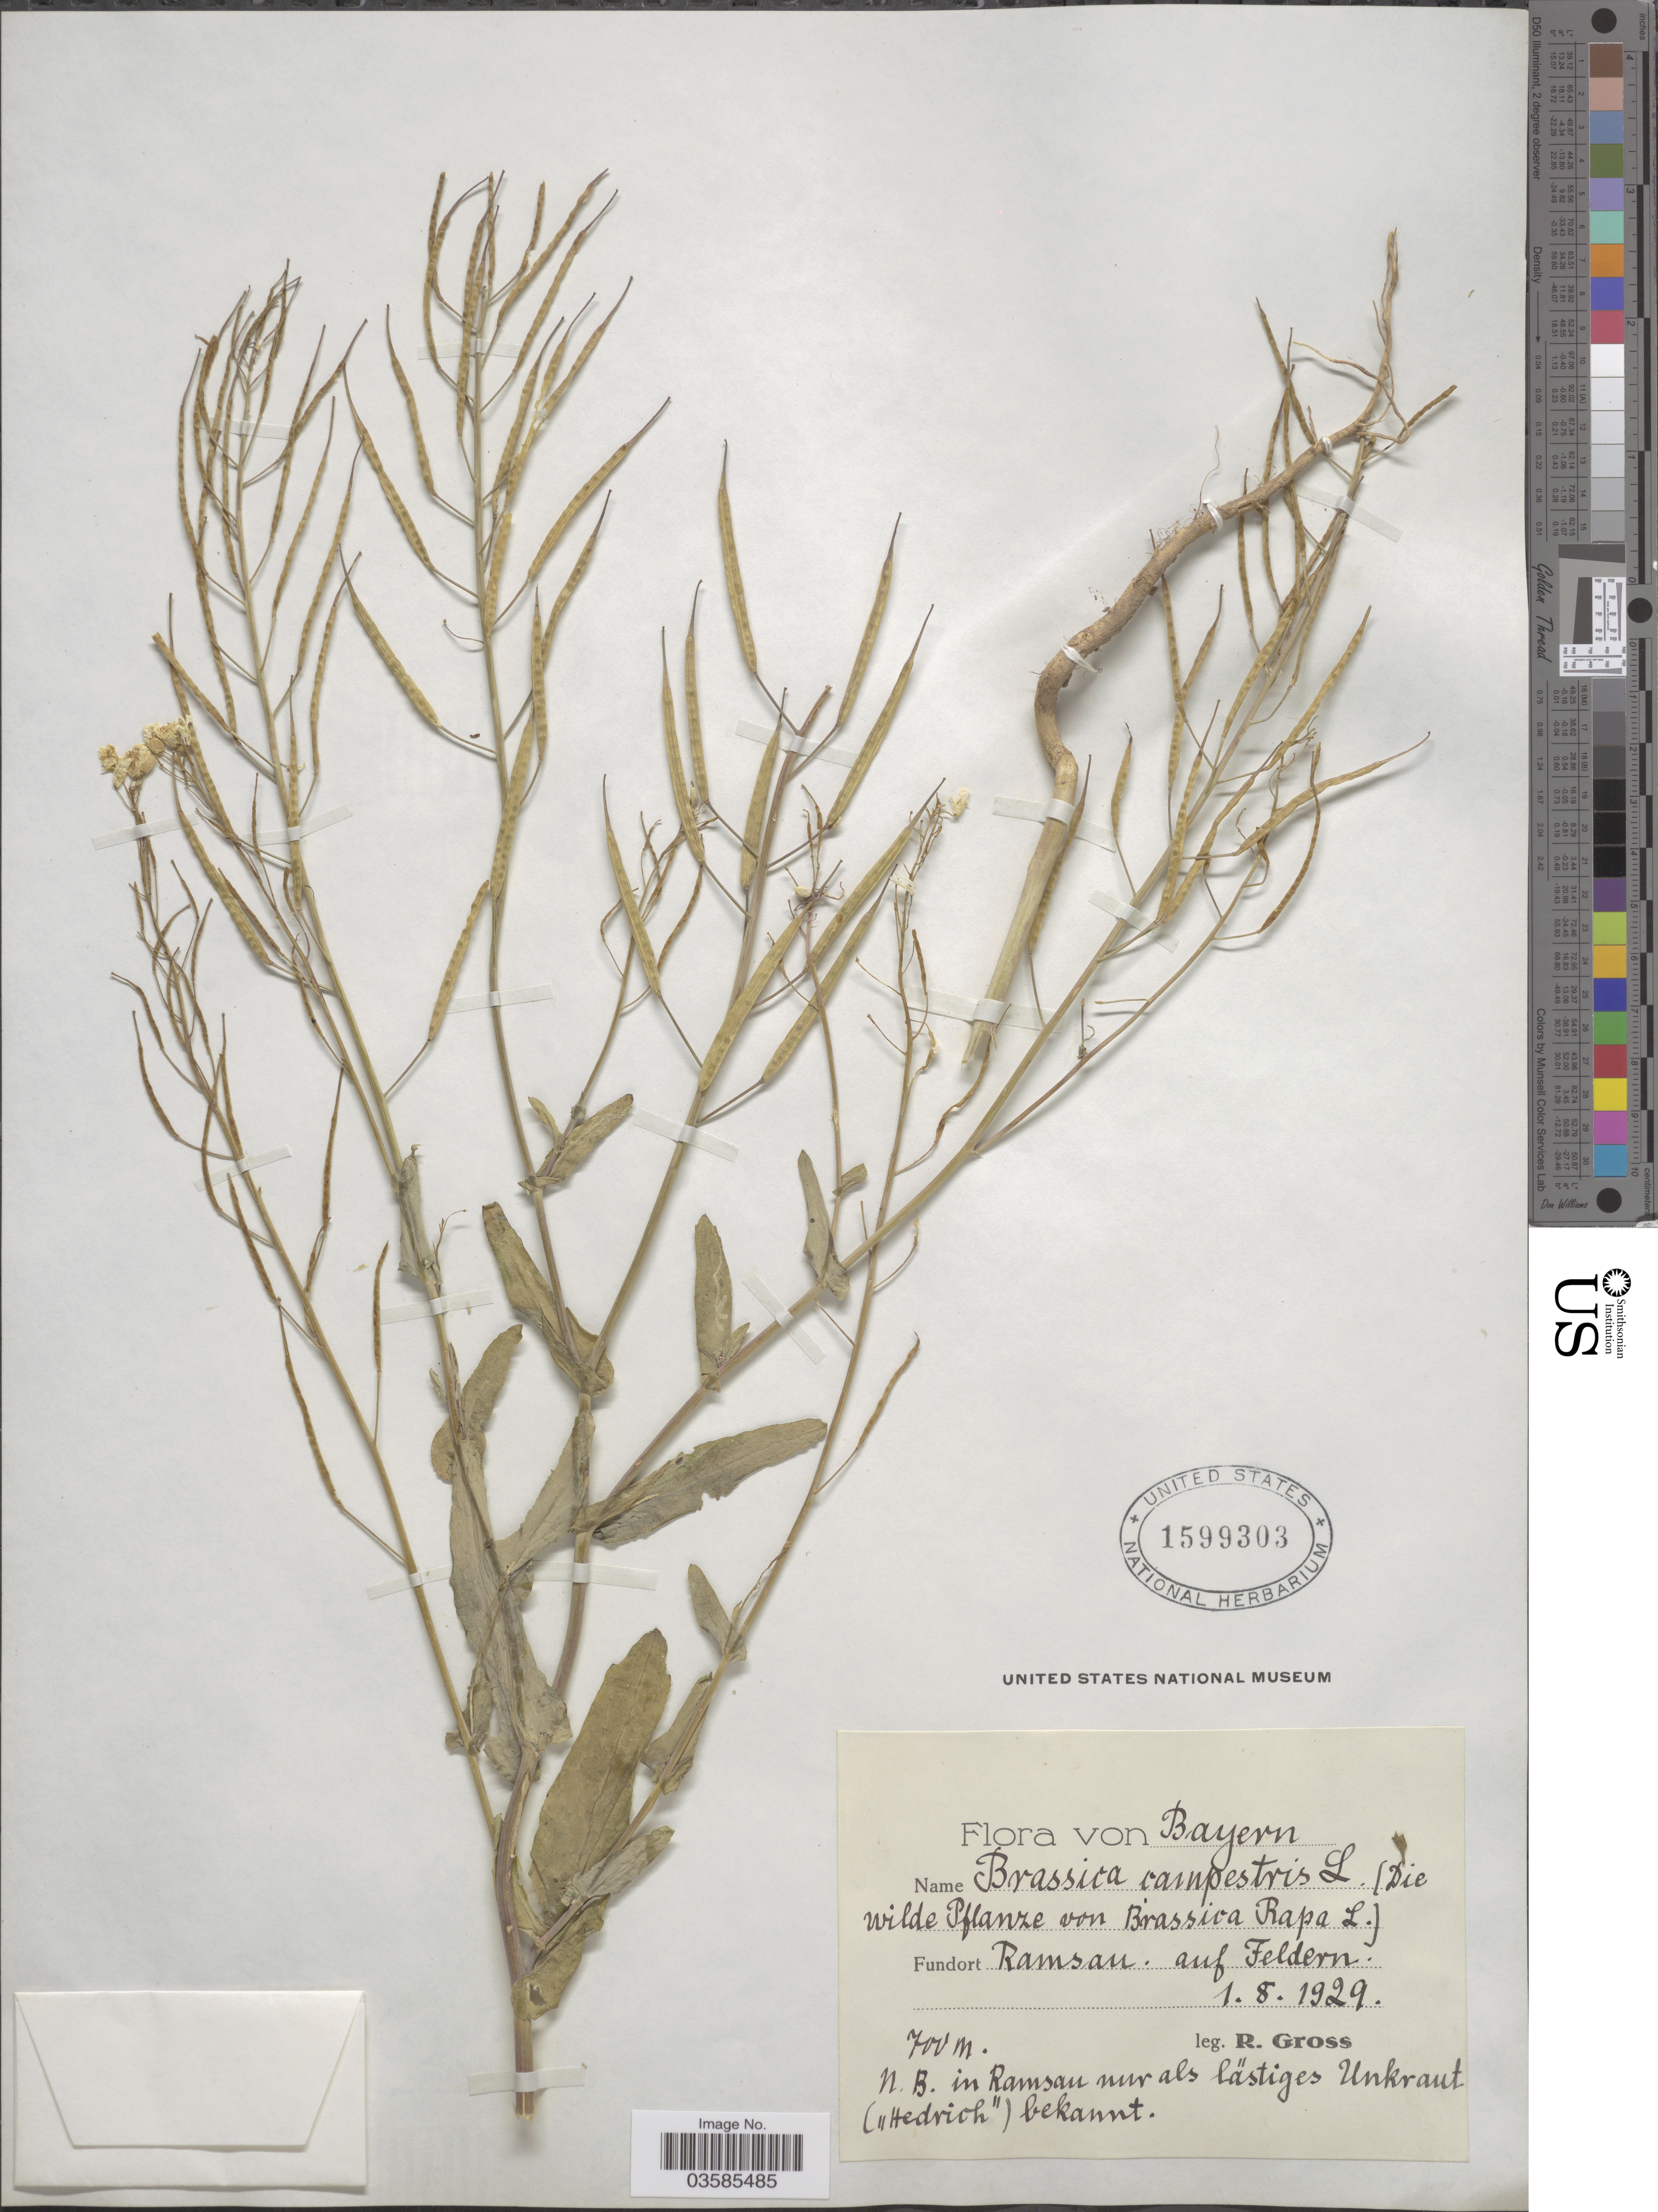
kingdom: Plantae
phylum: Tracheophyta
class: Magnoliopsida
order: Brassicales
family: Brassicaceae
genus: Brassica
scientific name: Brassica campestris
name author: L.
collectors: R. Gross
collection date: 1929-08-01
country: Germany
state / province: Bayern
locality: Ramsau. auf Feldern.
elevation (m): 700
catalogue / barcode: US 1599303